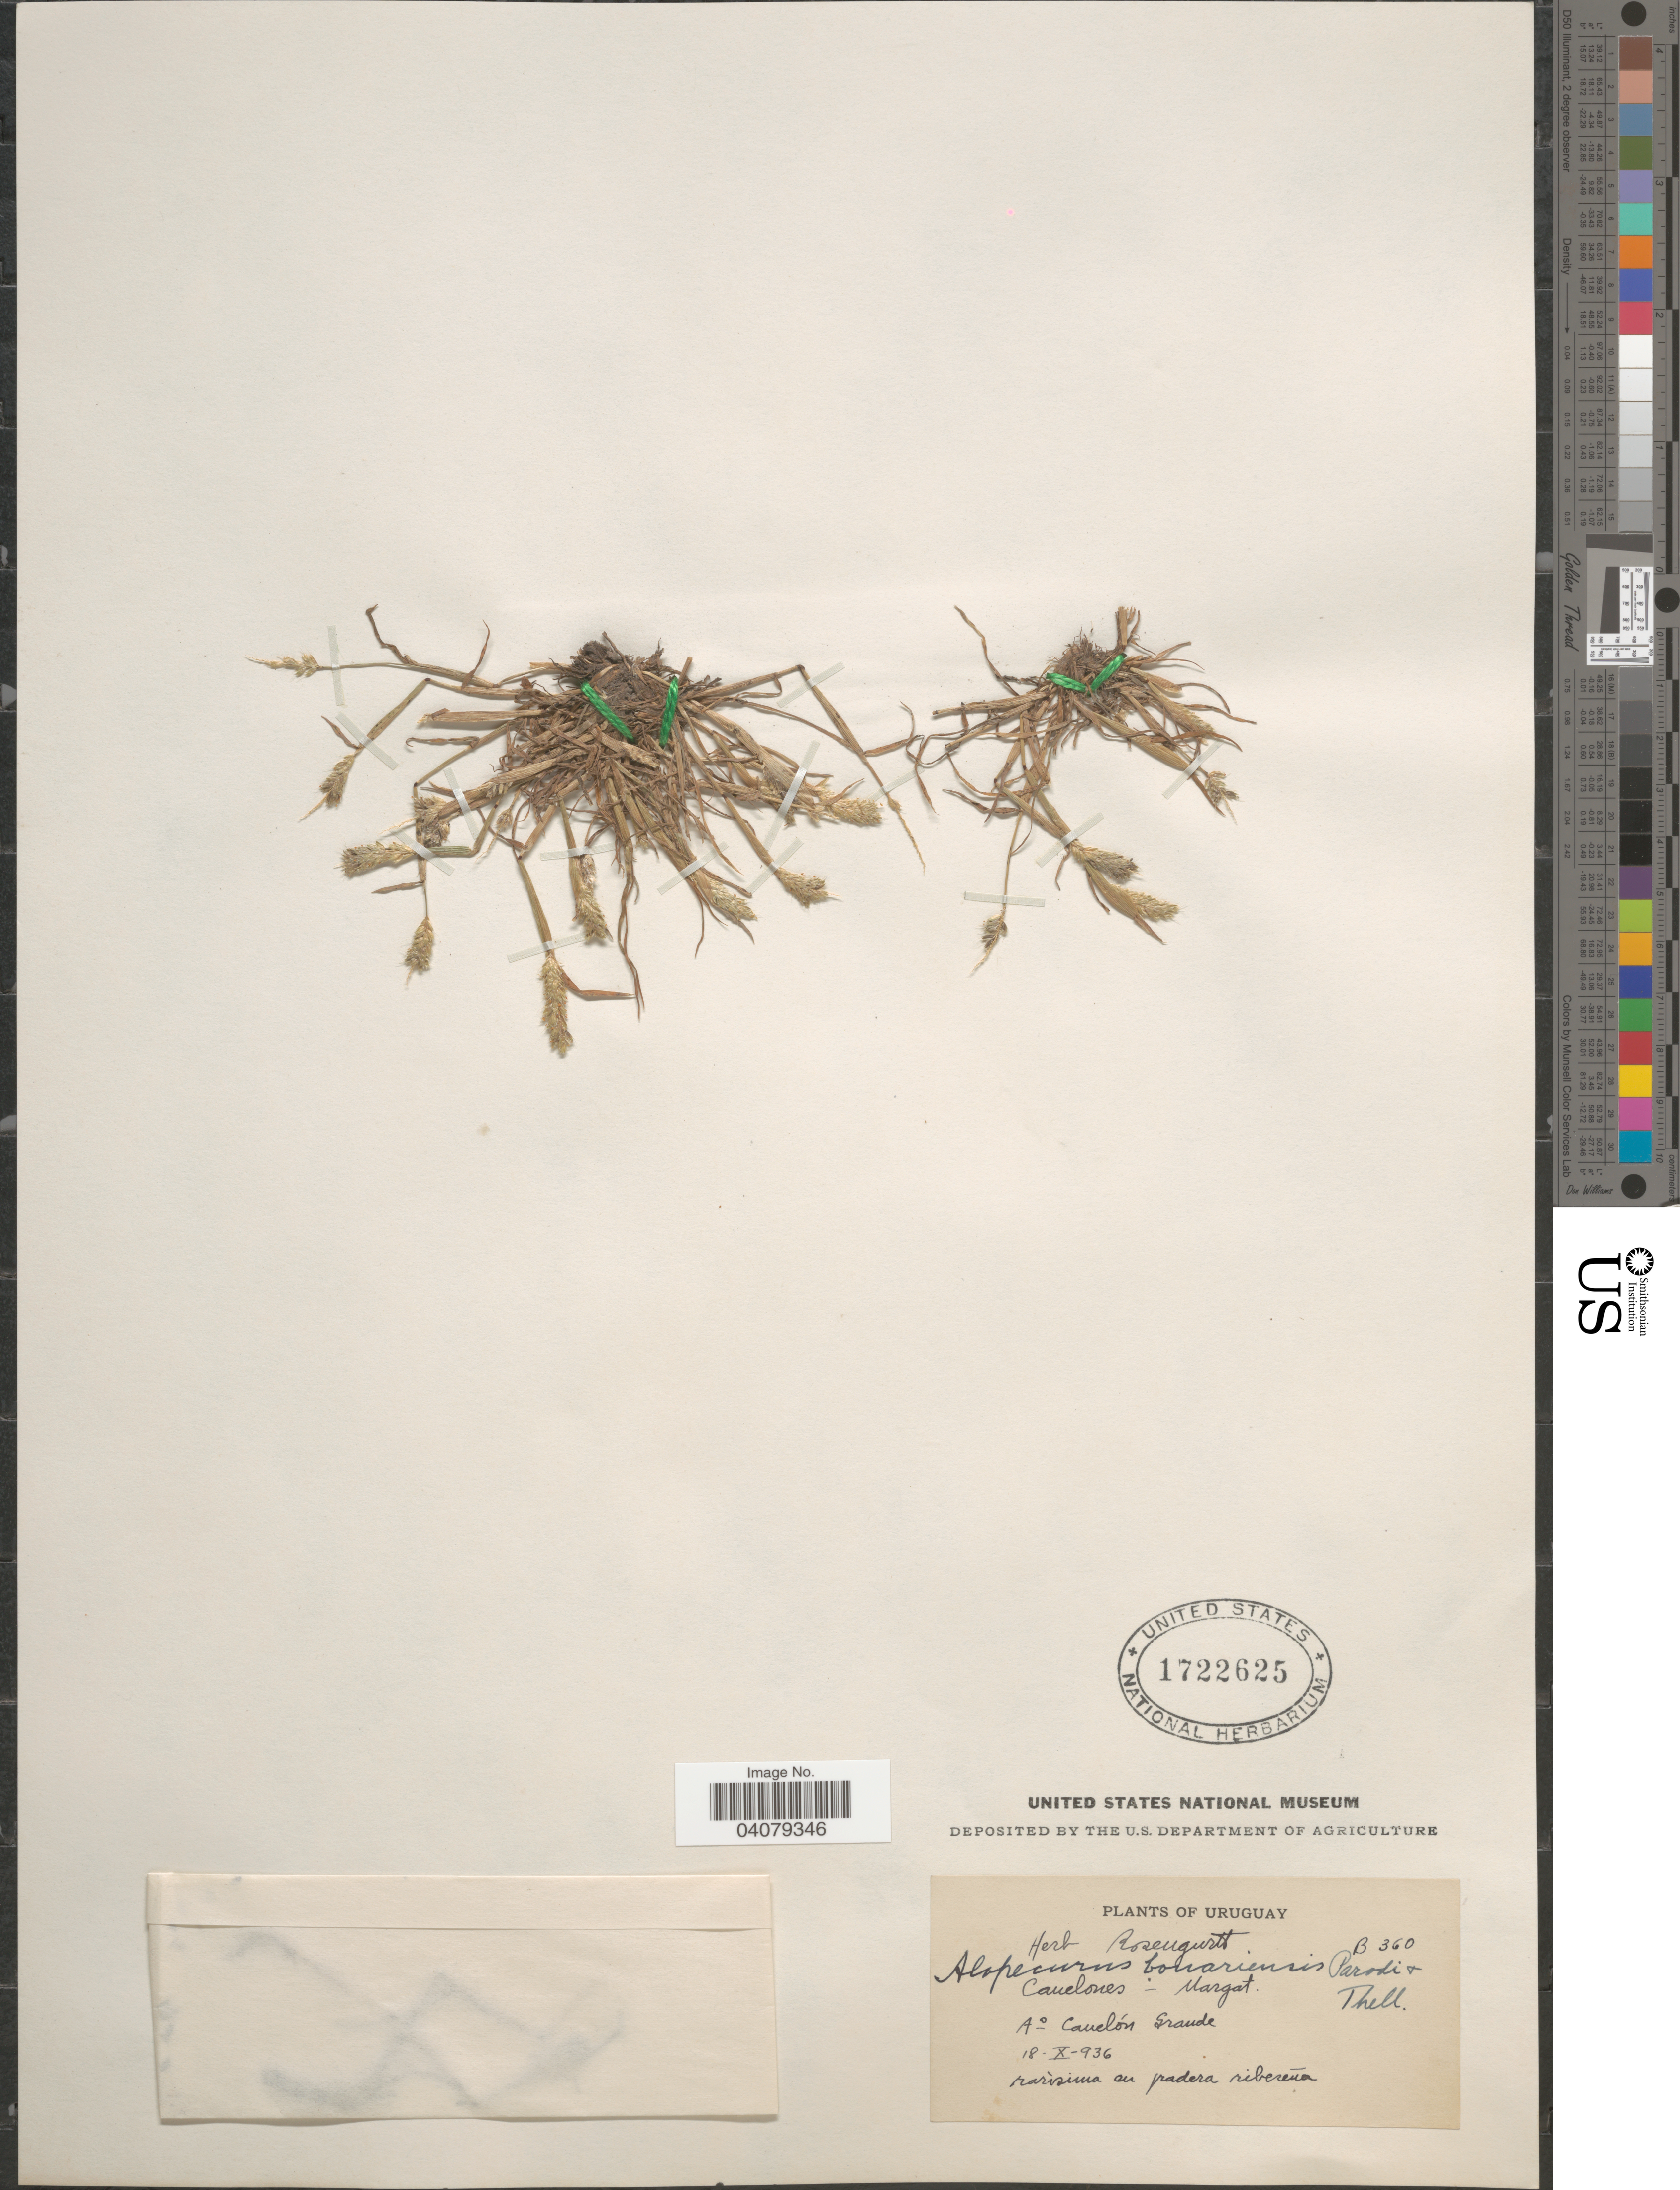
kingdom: Plantae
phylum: Tracheophyta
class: Liliopsida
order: Poales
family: Poaceae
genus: Alopecurus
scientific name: Alopecurus bonariensis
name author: Parodi & Thell.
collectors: ex herb. Rosengurtt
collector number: B360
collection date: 1936-10-18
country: Uruguay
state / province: Canelones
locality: Margat. A°- Canelón Grande.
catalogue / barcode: US 1722625